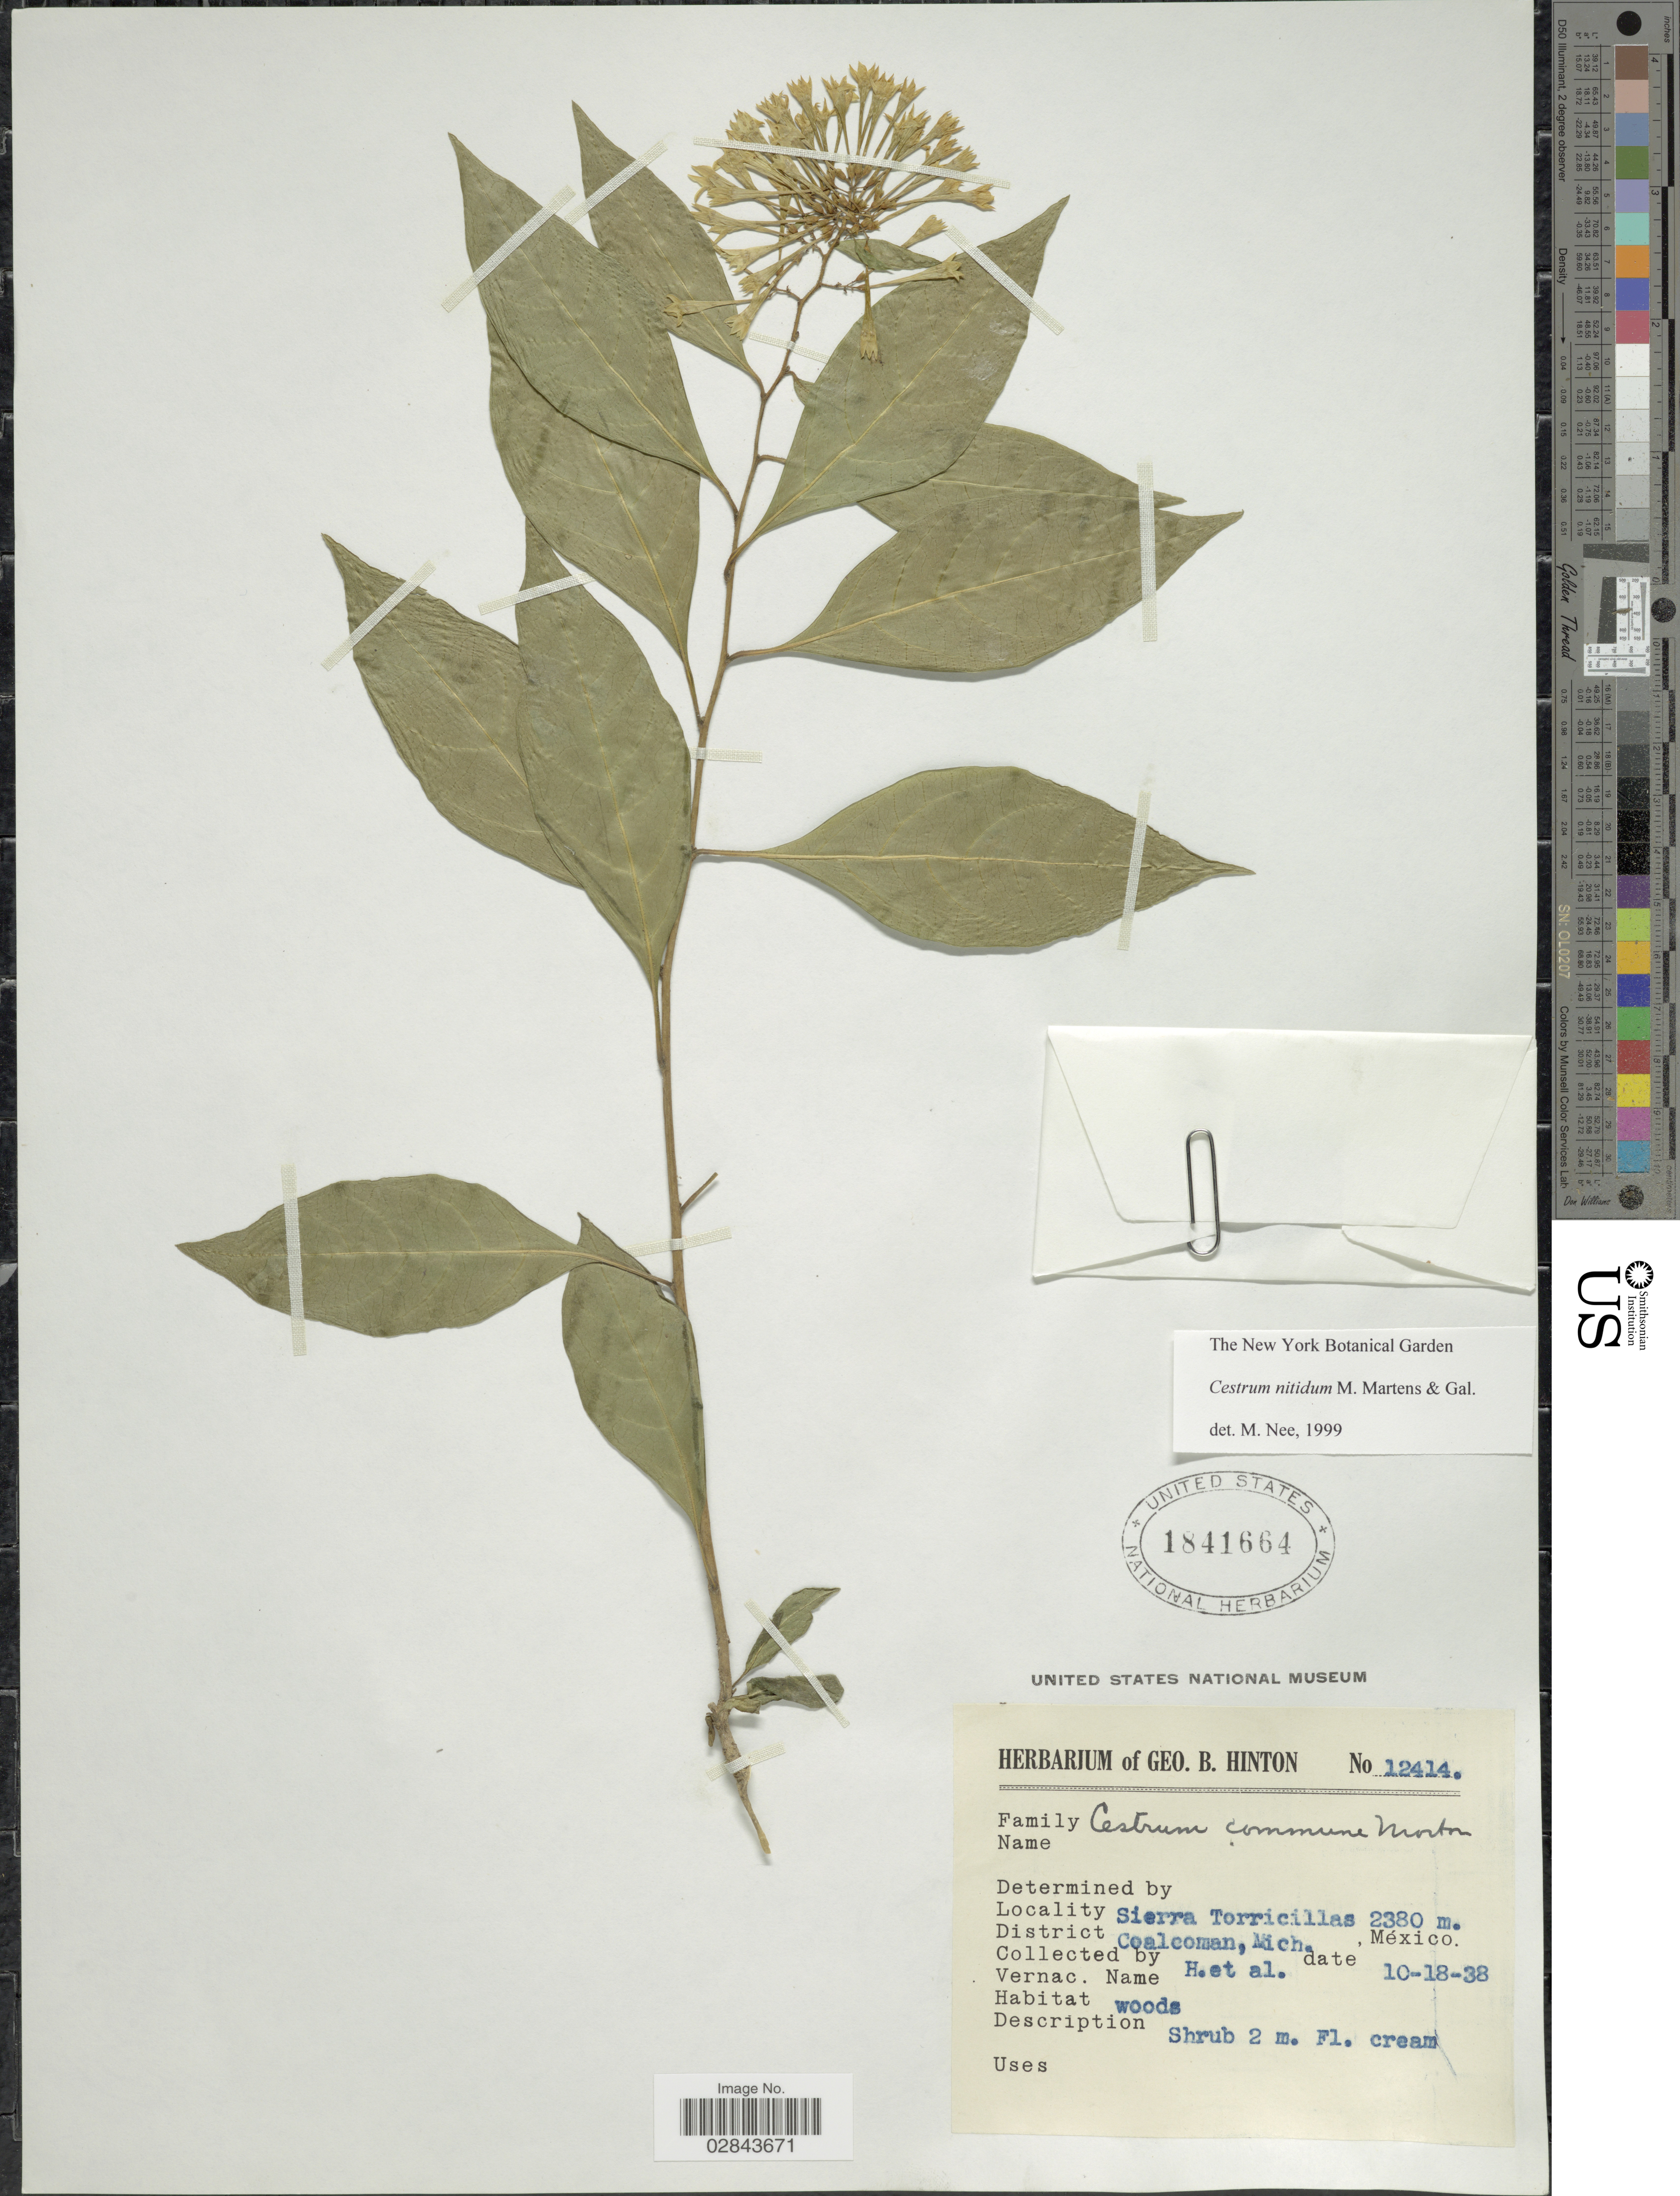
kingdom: Plantae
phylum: Tracheophyta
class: Magnoliopsida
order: Solanales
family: Solanaceae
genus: Cestrum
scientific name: Cestrum nitidum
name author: M. Martens & Galeotti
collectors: G. B. Hinton & et al.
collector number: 12414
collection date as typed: Transcribed d/m/y: 18/10/38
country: Mexico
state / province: Michoacán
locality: Sierra Torricillas, District Coalcoman.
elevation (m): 2380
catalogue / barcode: US 1841664